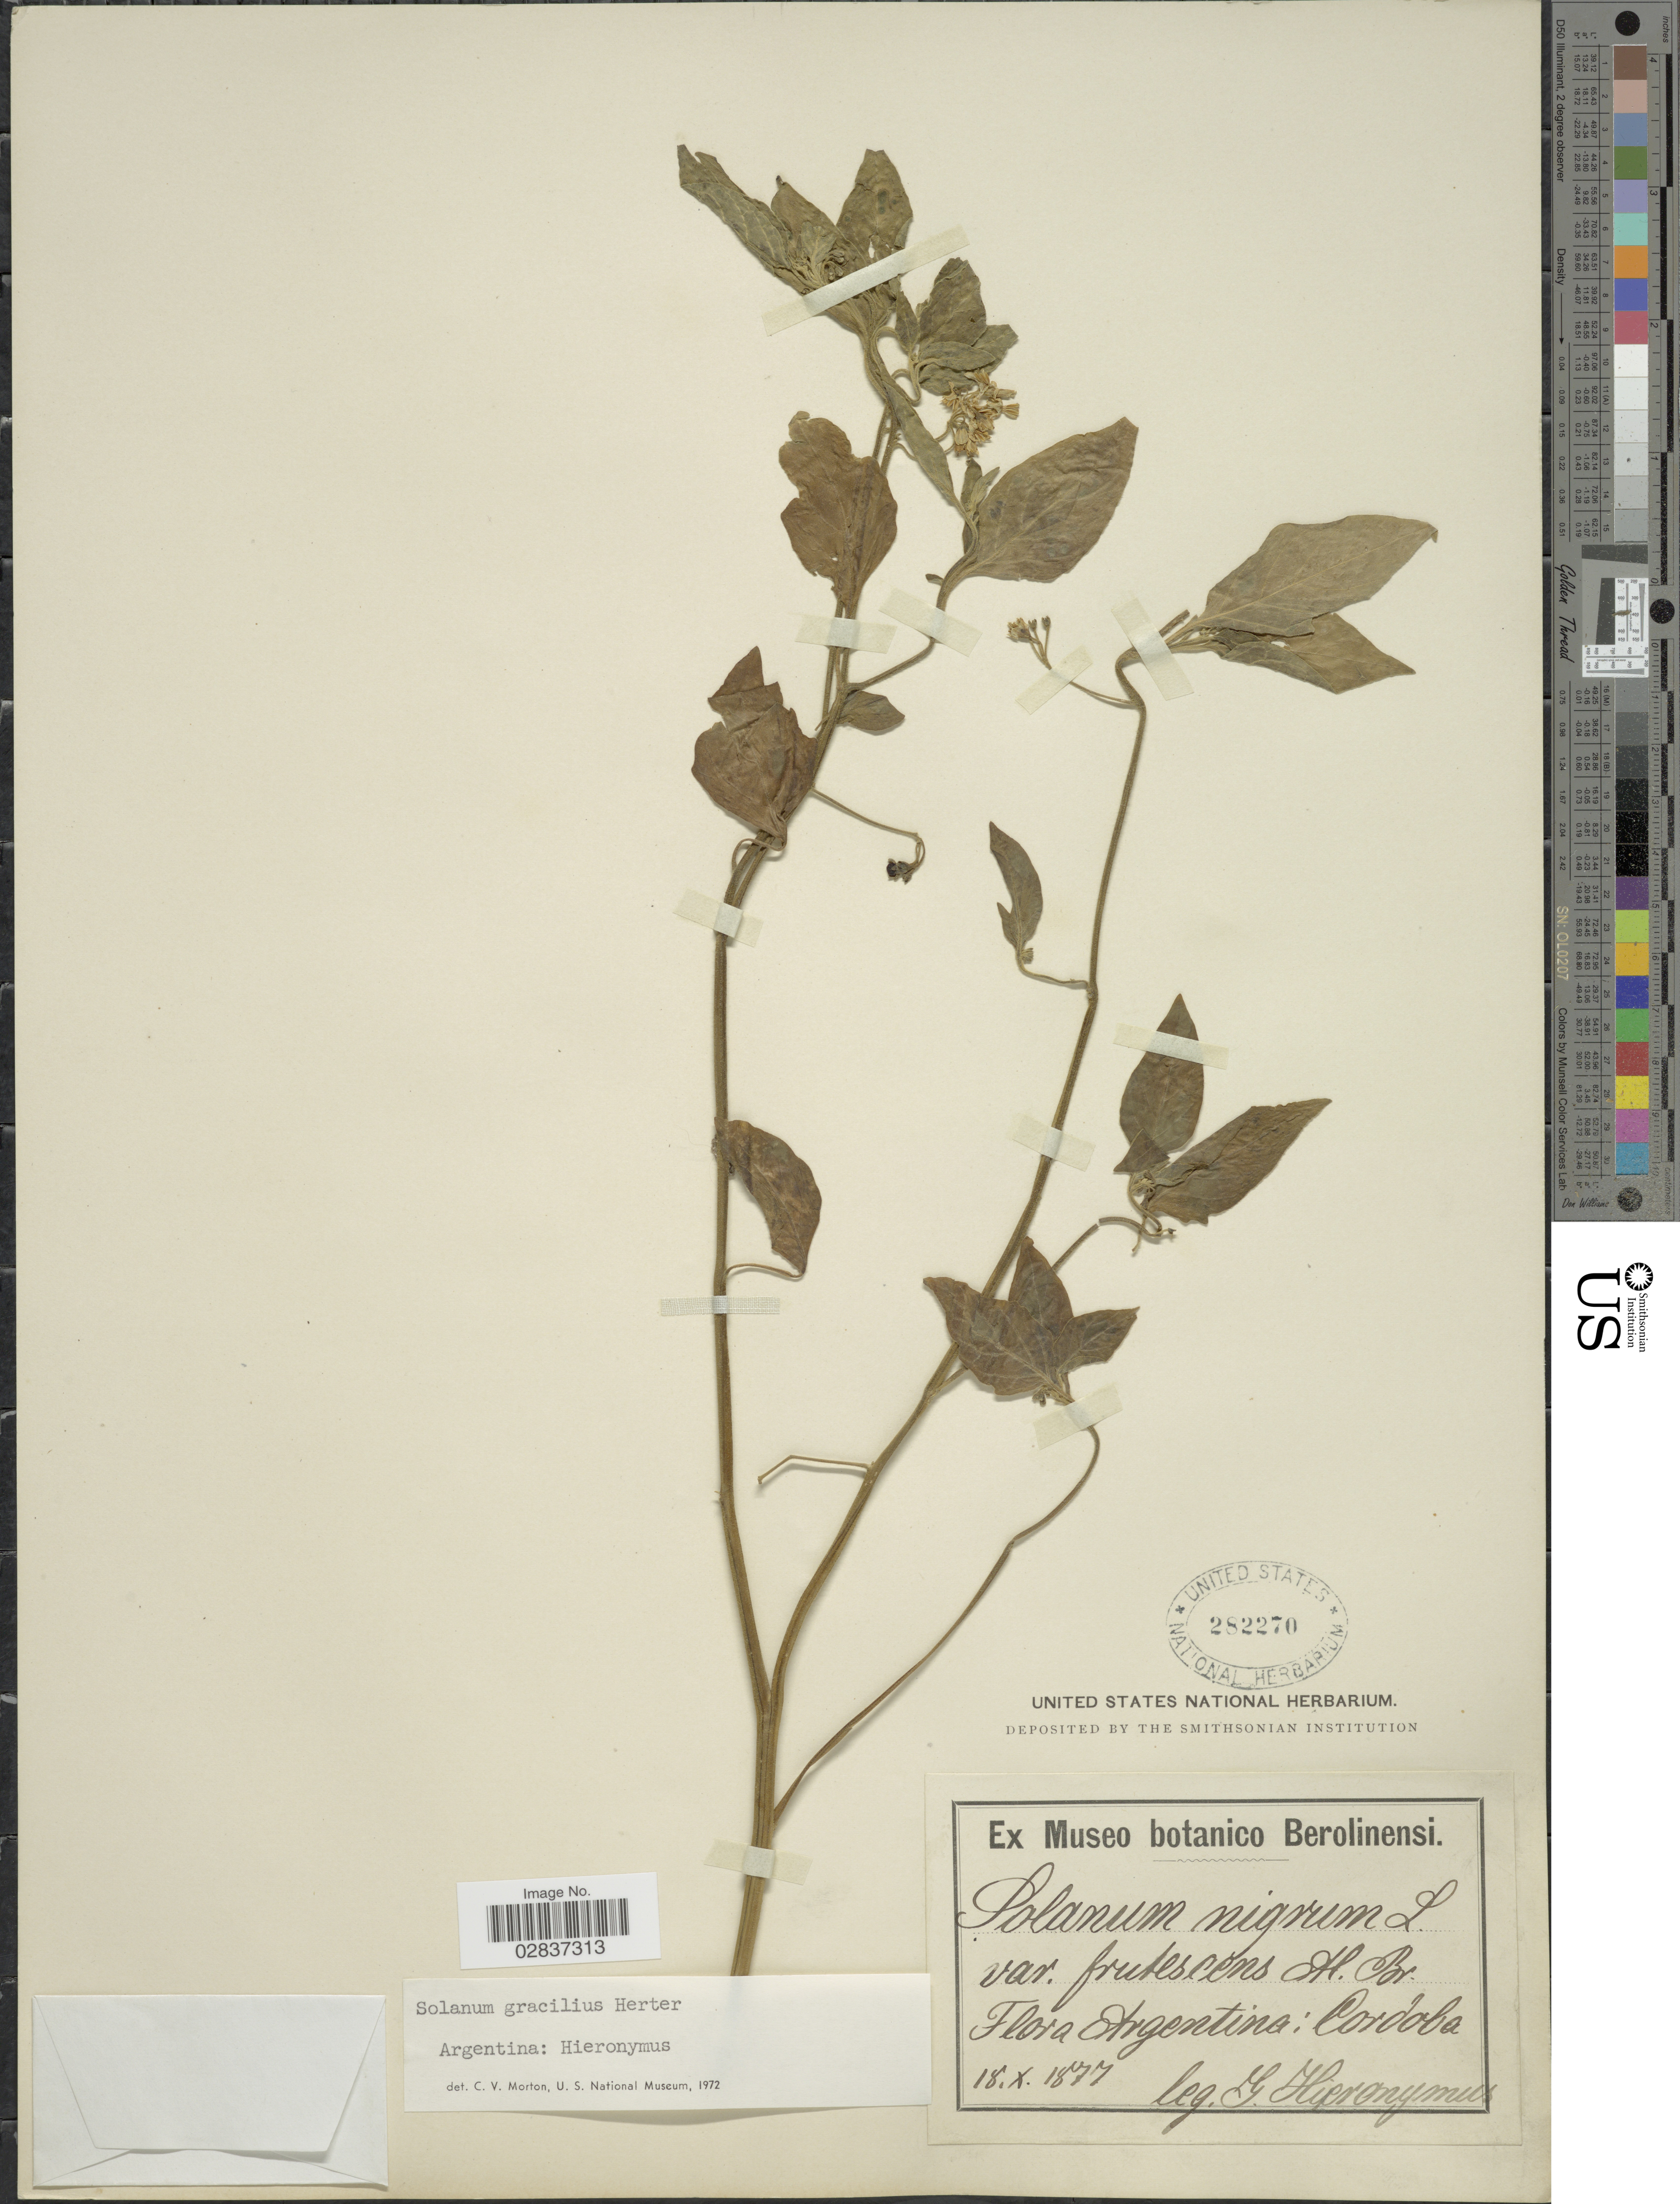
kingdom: Plantae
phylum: Tracheophyta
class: Magnoliopsida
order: Solanales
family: Solanaceae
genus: Solanum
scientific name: Solanum gracilius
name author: Herter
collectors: G. H. Hieronymus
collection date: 1877-10-18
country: Argentina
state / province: Cordoba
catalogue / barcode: US 282270